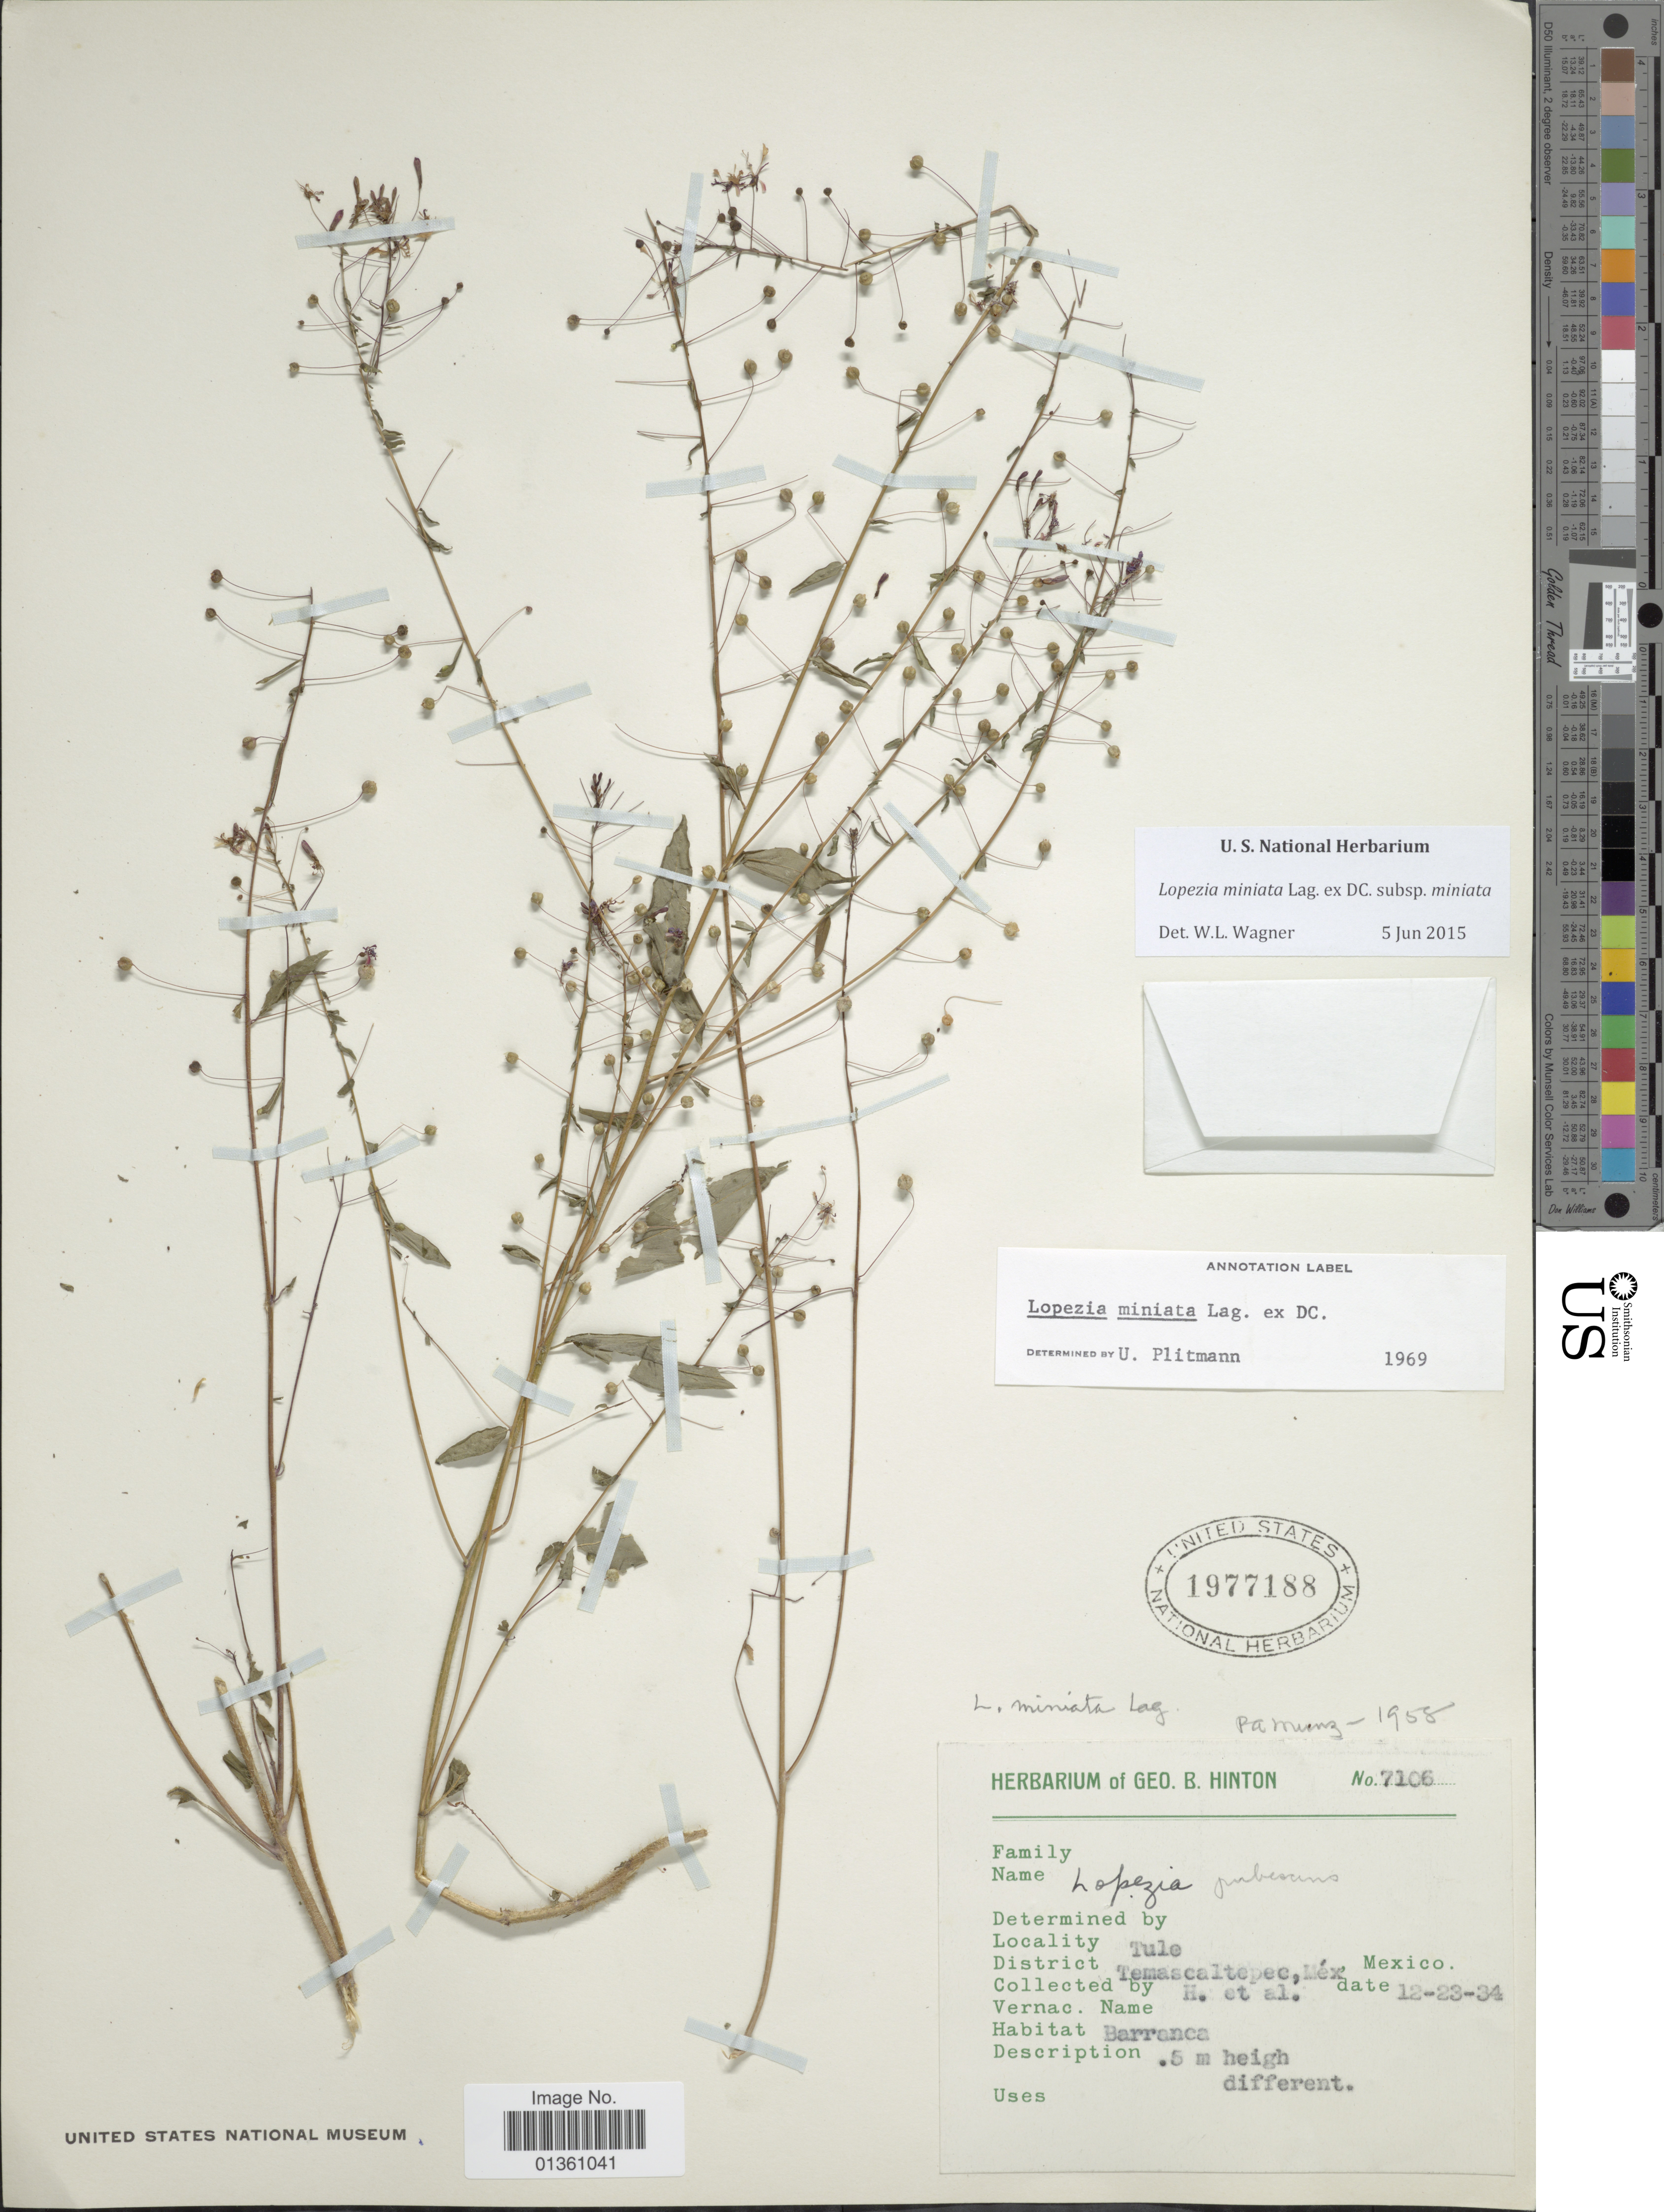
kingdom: Plantae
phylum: Tracheophyta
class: Magnoliopsida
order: Myrtales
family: Onagraceae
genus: Lopezia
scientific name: Lopezia miniata subsp. miniata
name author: Lag. ex DC.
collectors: G. B. Hinton & et al.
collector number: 7106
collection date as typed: Transcribed d/m/y: 23/12/34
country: Mexico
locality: Tule. District Temascaltepec, Méx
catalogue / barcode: US 1977188